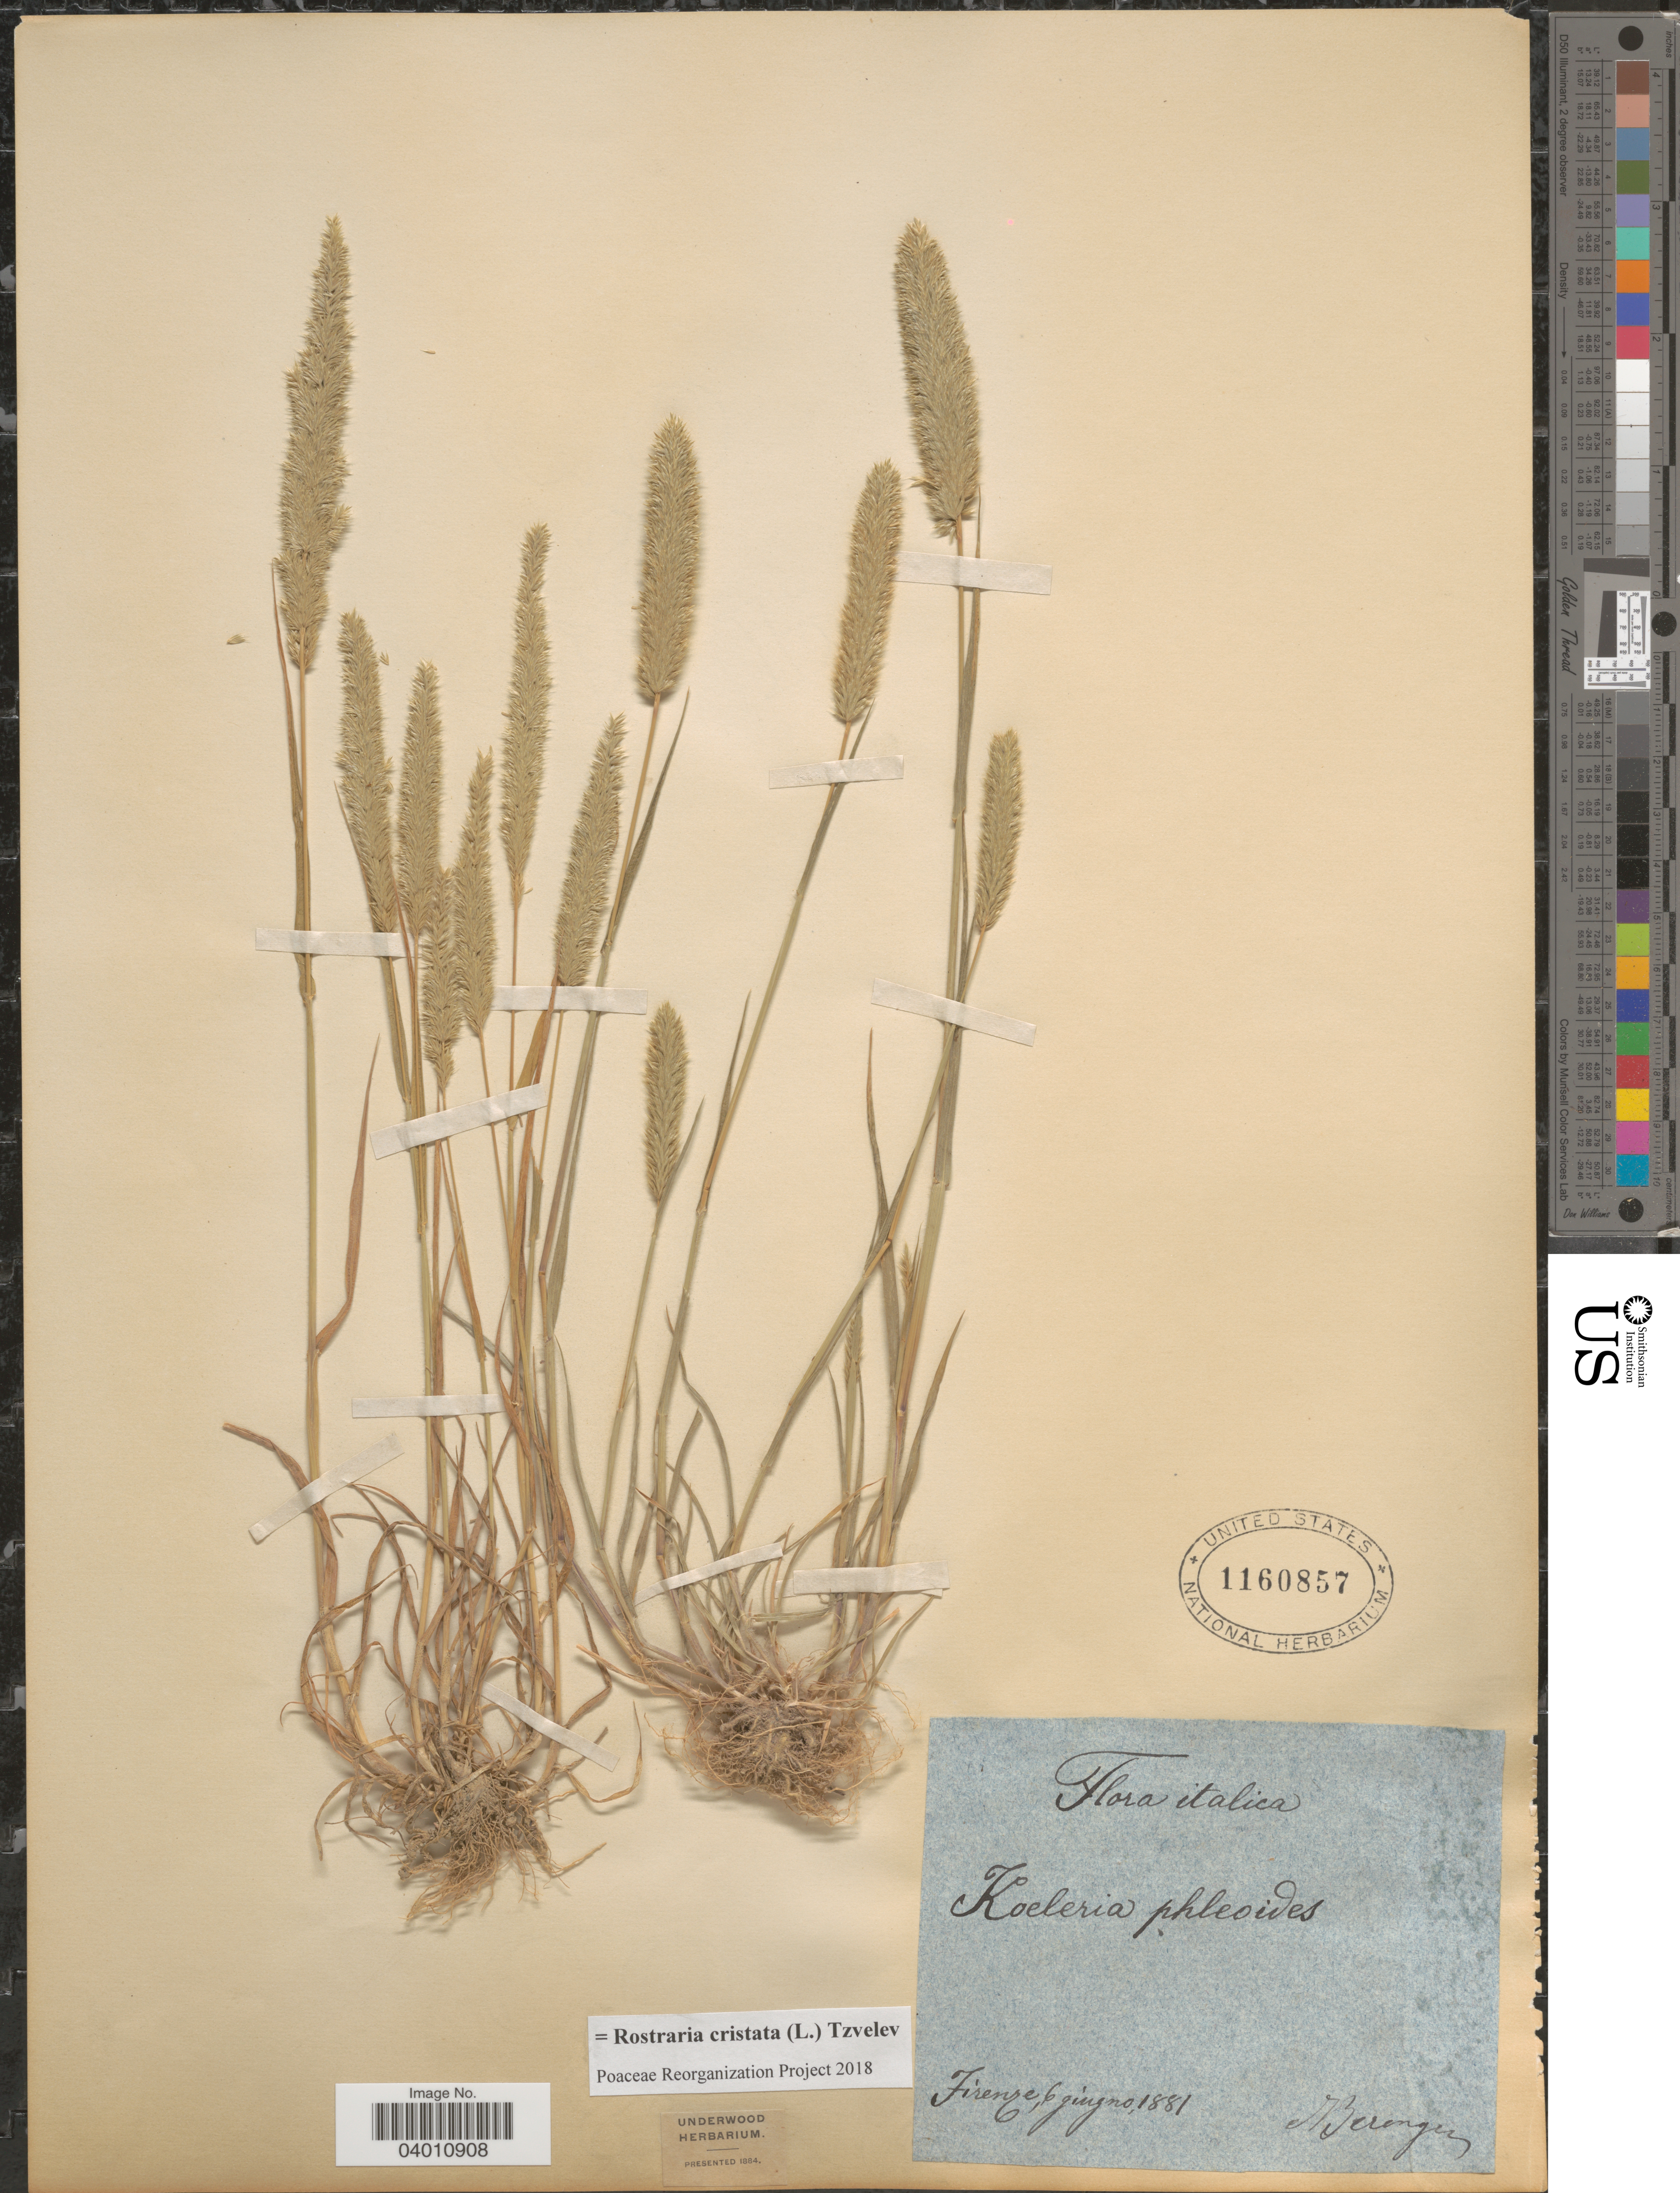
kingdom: Plantae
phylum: Tracheophyta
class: Liliopsida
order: Poales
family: Poaceae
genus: Rostraria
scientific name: Rostraria cristata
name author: (L.) Tzvelev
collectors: G. Berenger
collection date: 1881-06-06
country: Italy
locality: Firenze.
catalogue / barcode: US 1160857